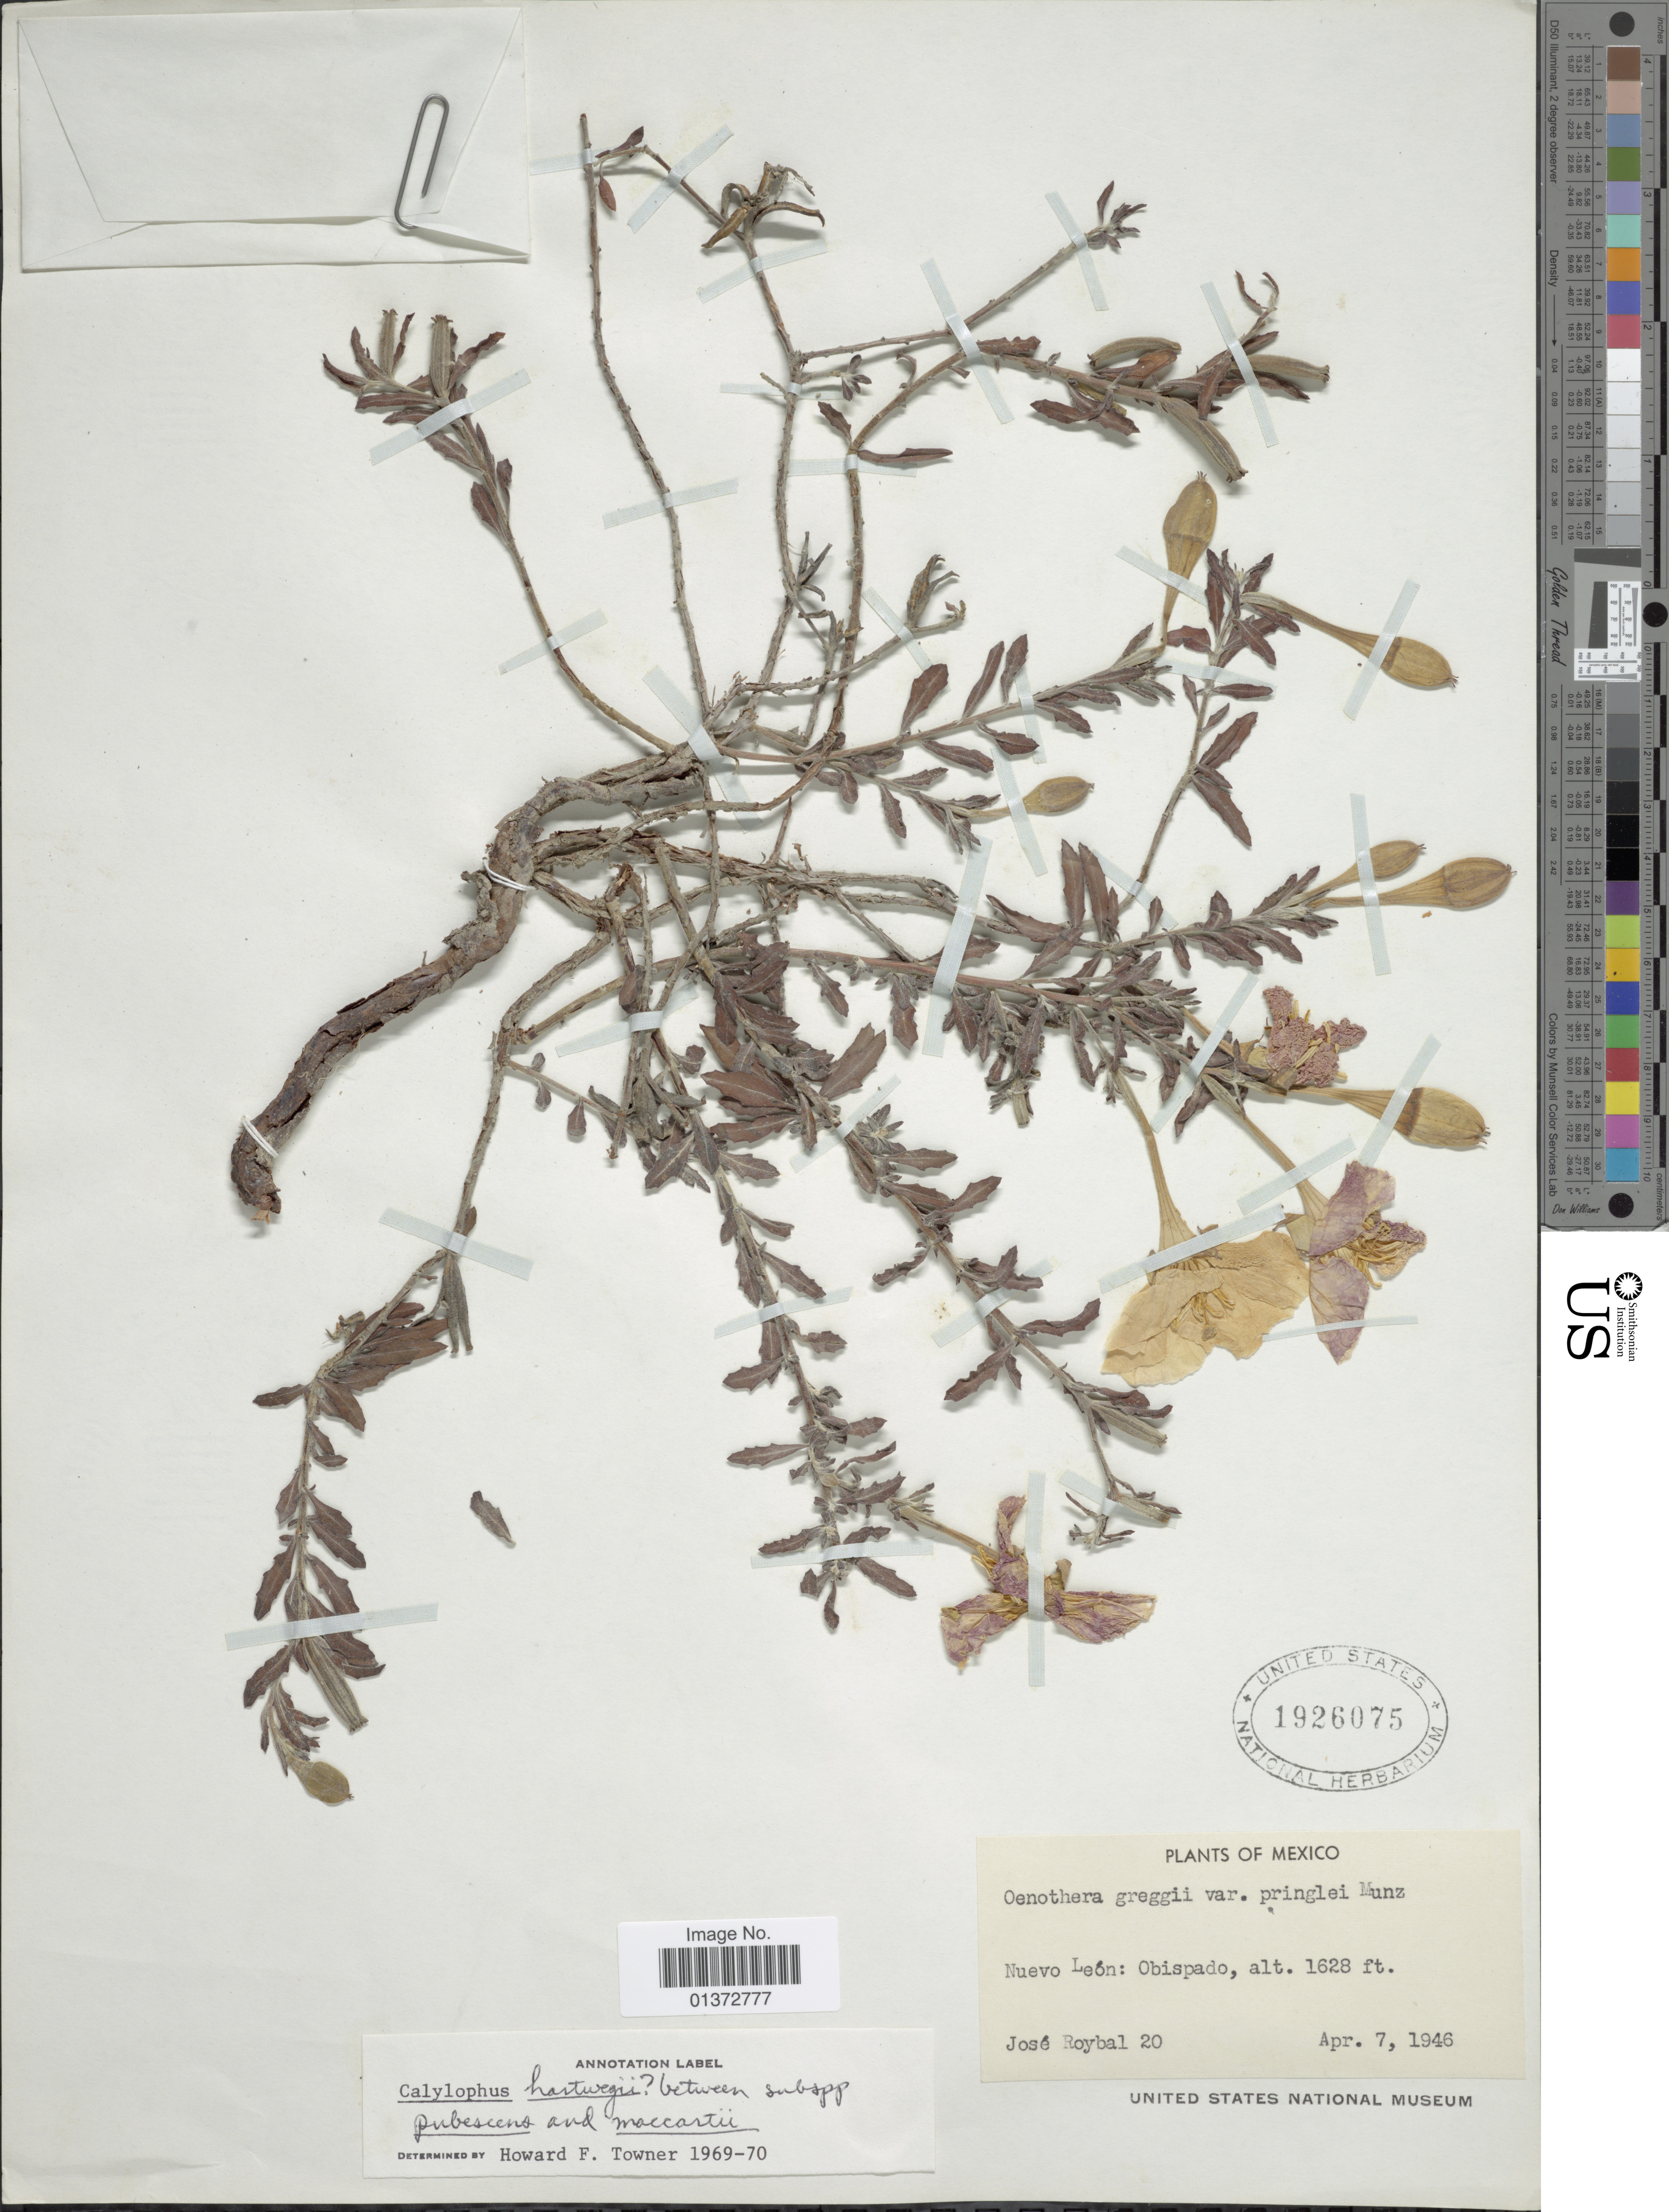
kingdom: Plantae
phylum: Tracheophyta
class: Magnoliopsida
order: Myrtales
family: Onagraceae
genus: Oenothera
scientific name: Oenothera hartwegii subsp. maccartii x O. hartwegii subsp. pubescens (A. Gray) W.L. Wagner & Hoch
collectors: J. J. Roybal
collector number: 20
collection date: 1946-04-07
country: Mexico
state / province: Nuevo León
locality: Obispado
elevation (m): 496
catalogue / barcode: US 1926075